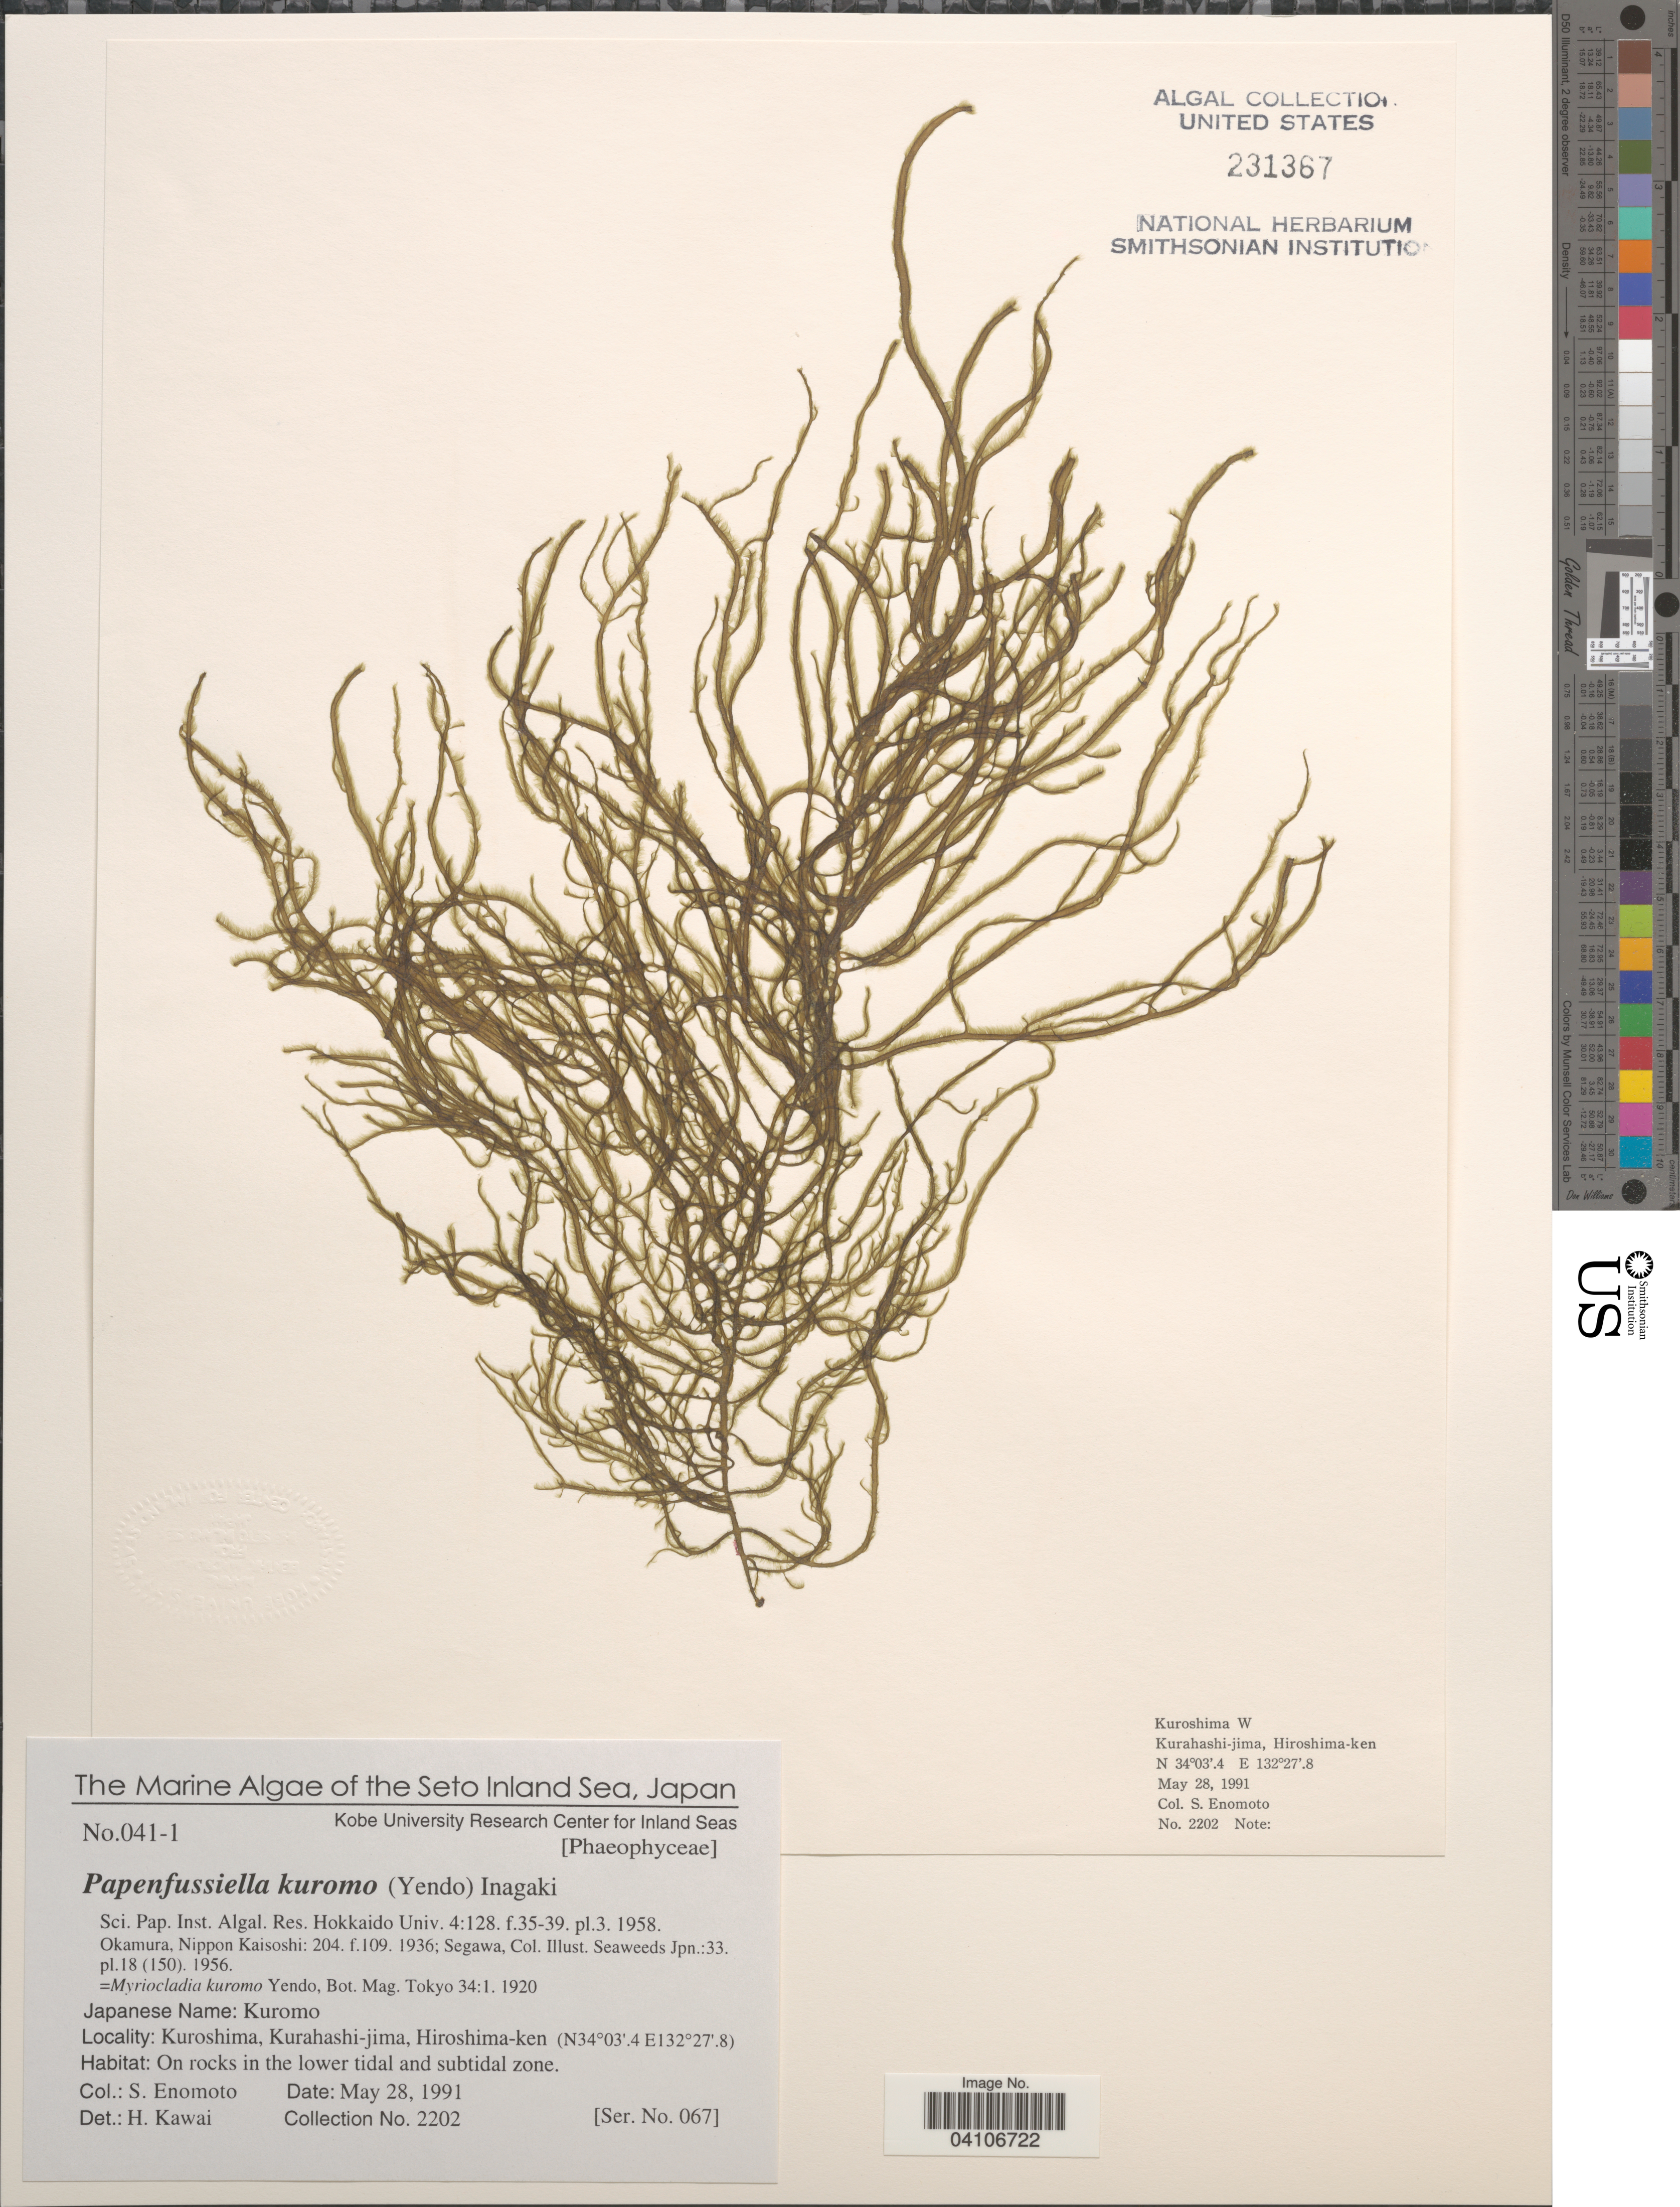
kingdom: Chromista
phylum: Ochrophyta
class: Phaeophyceae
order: Ectocarpales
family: Chordariaceae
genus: Papenfussiella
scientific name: Papenfussiella kuromo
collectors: S. Enomoto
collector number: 2202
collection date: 1991-05-28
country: Japan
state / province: Hirosima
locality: The Seto Inland Sea. Kuroshima, Kurahashi-jima, Hiroshima-ken. On rocks in the lower tidal and subtidal zone.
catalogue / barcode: US 231367